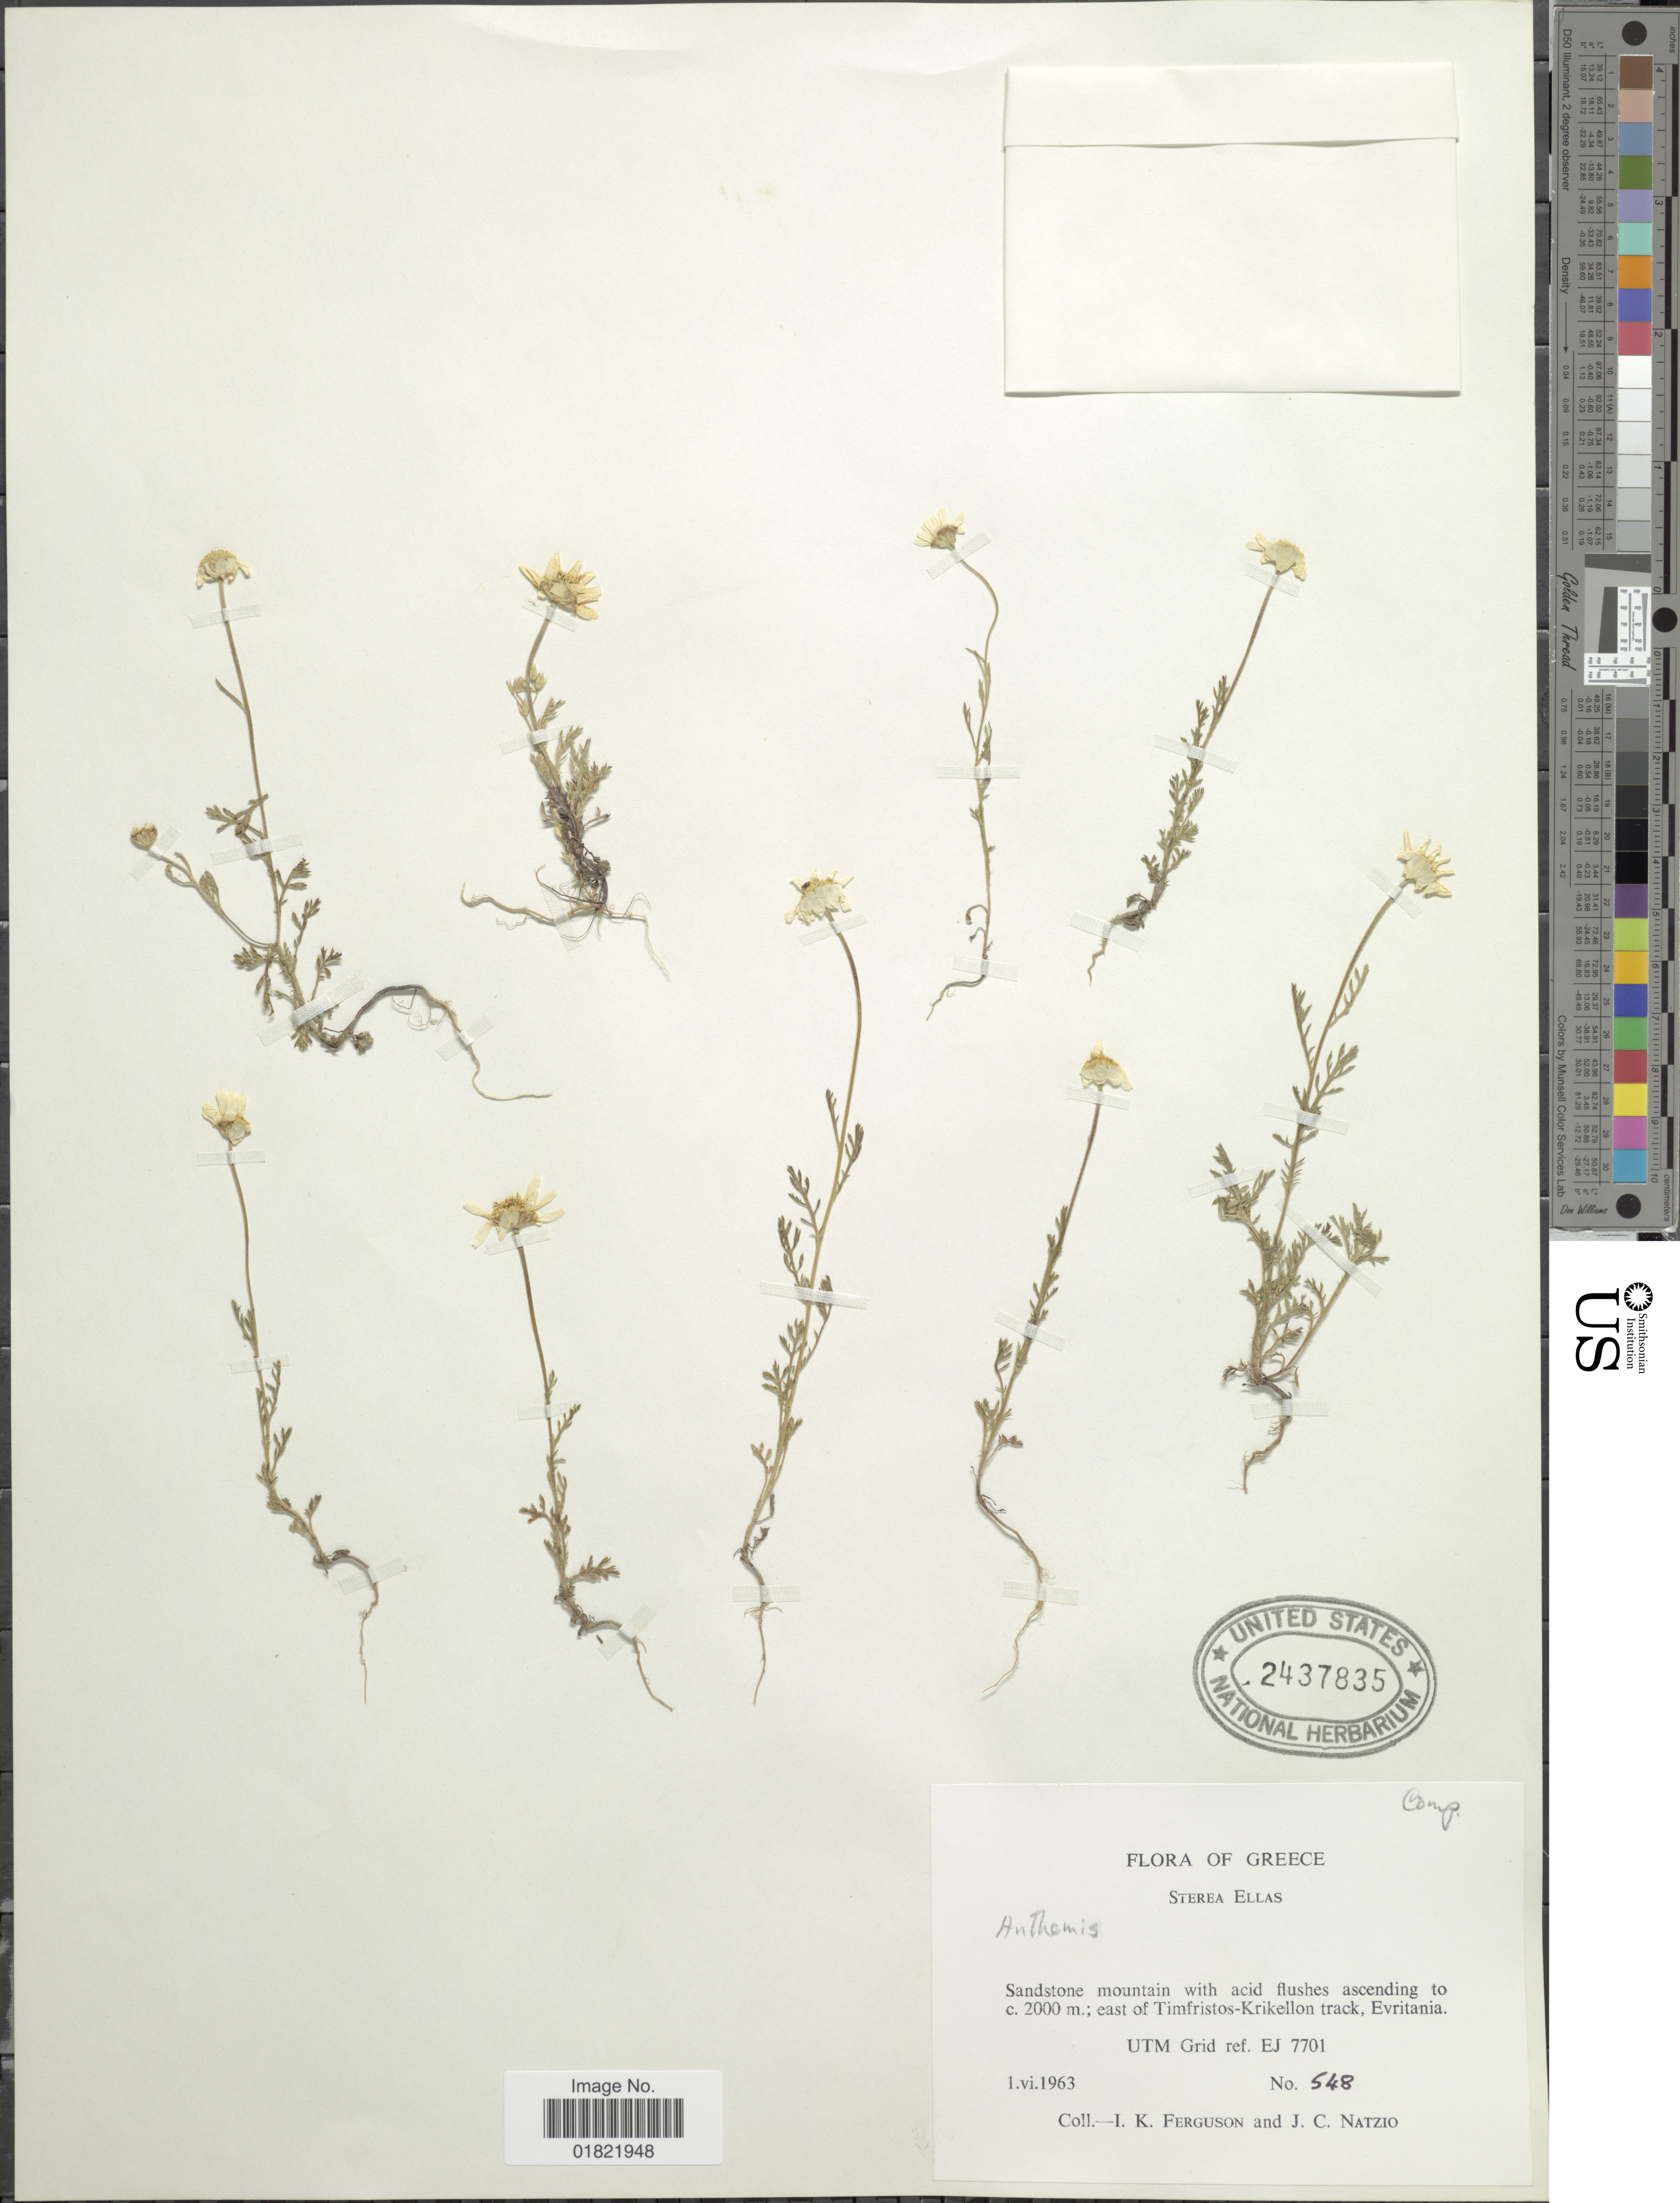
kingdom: Plantae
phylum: Tracheophyta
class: Magnoliopsida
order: Asterales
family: Asteraceae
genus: Anthemis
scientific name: Anthemis sp.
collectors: I. K. Ferguson & J. Natzio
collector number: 548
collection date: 1963-06-01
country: Greece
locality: East of Timfristos-Krikkellon track, Evritania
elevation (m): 2000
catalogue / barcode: US 2437835